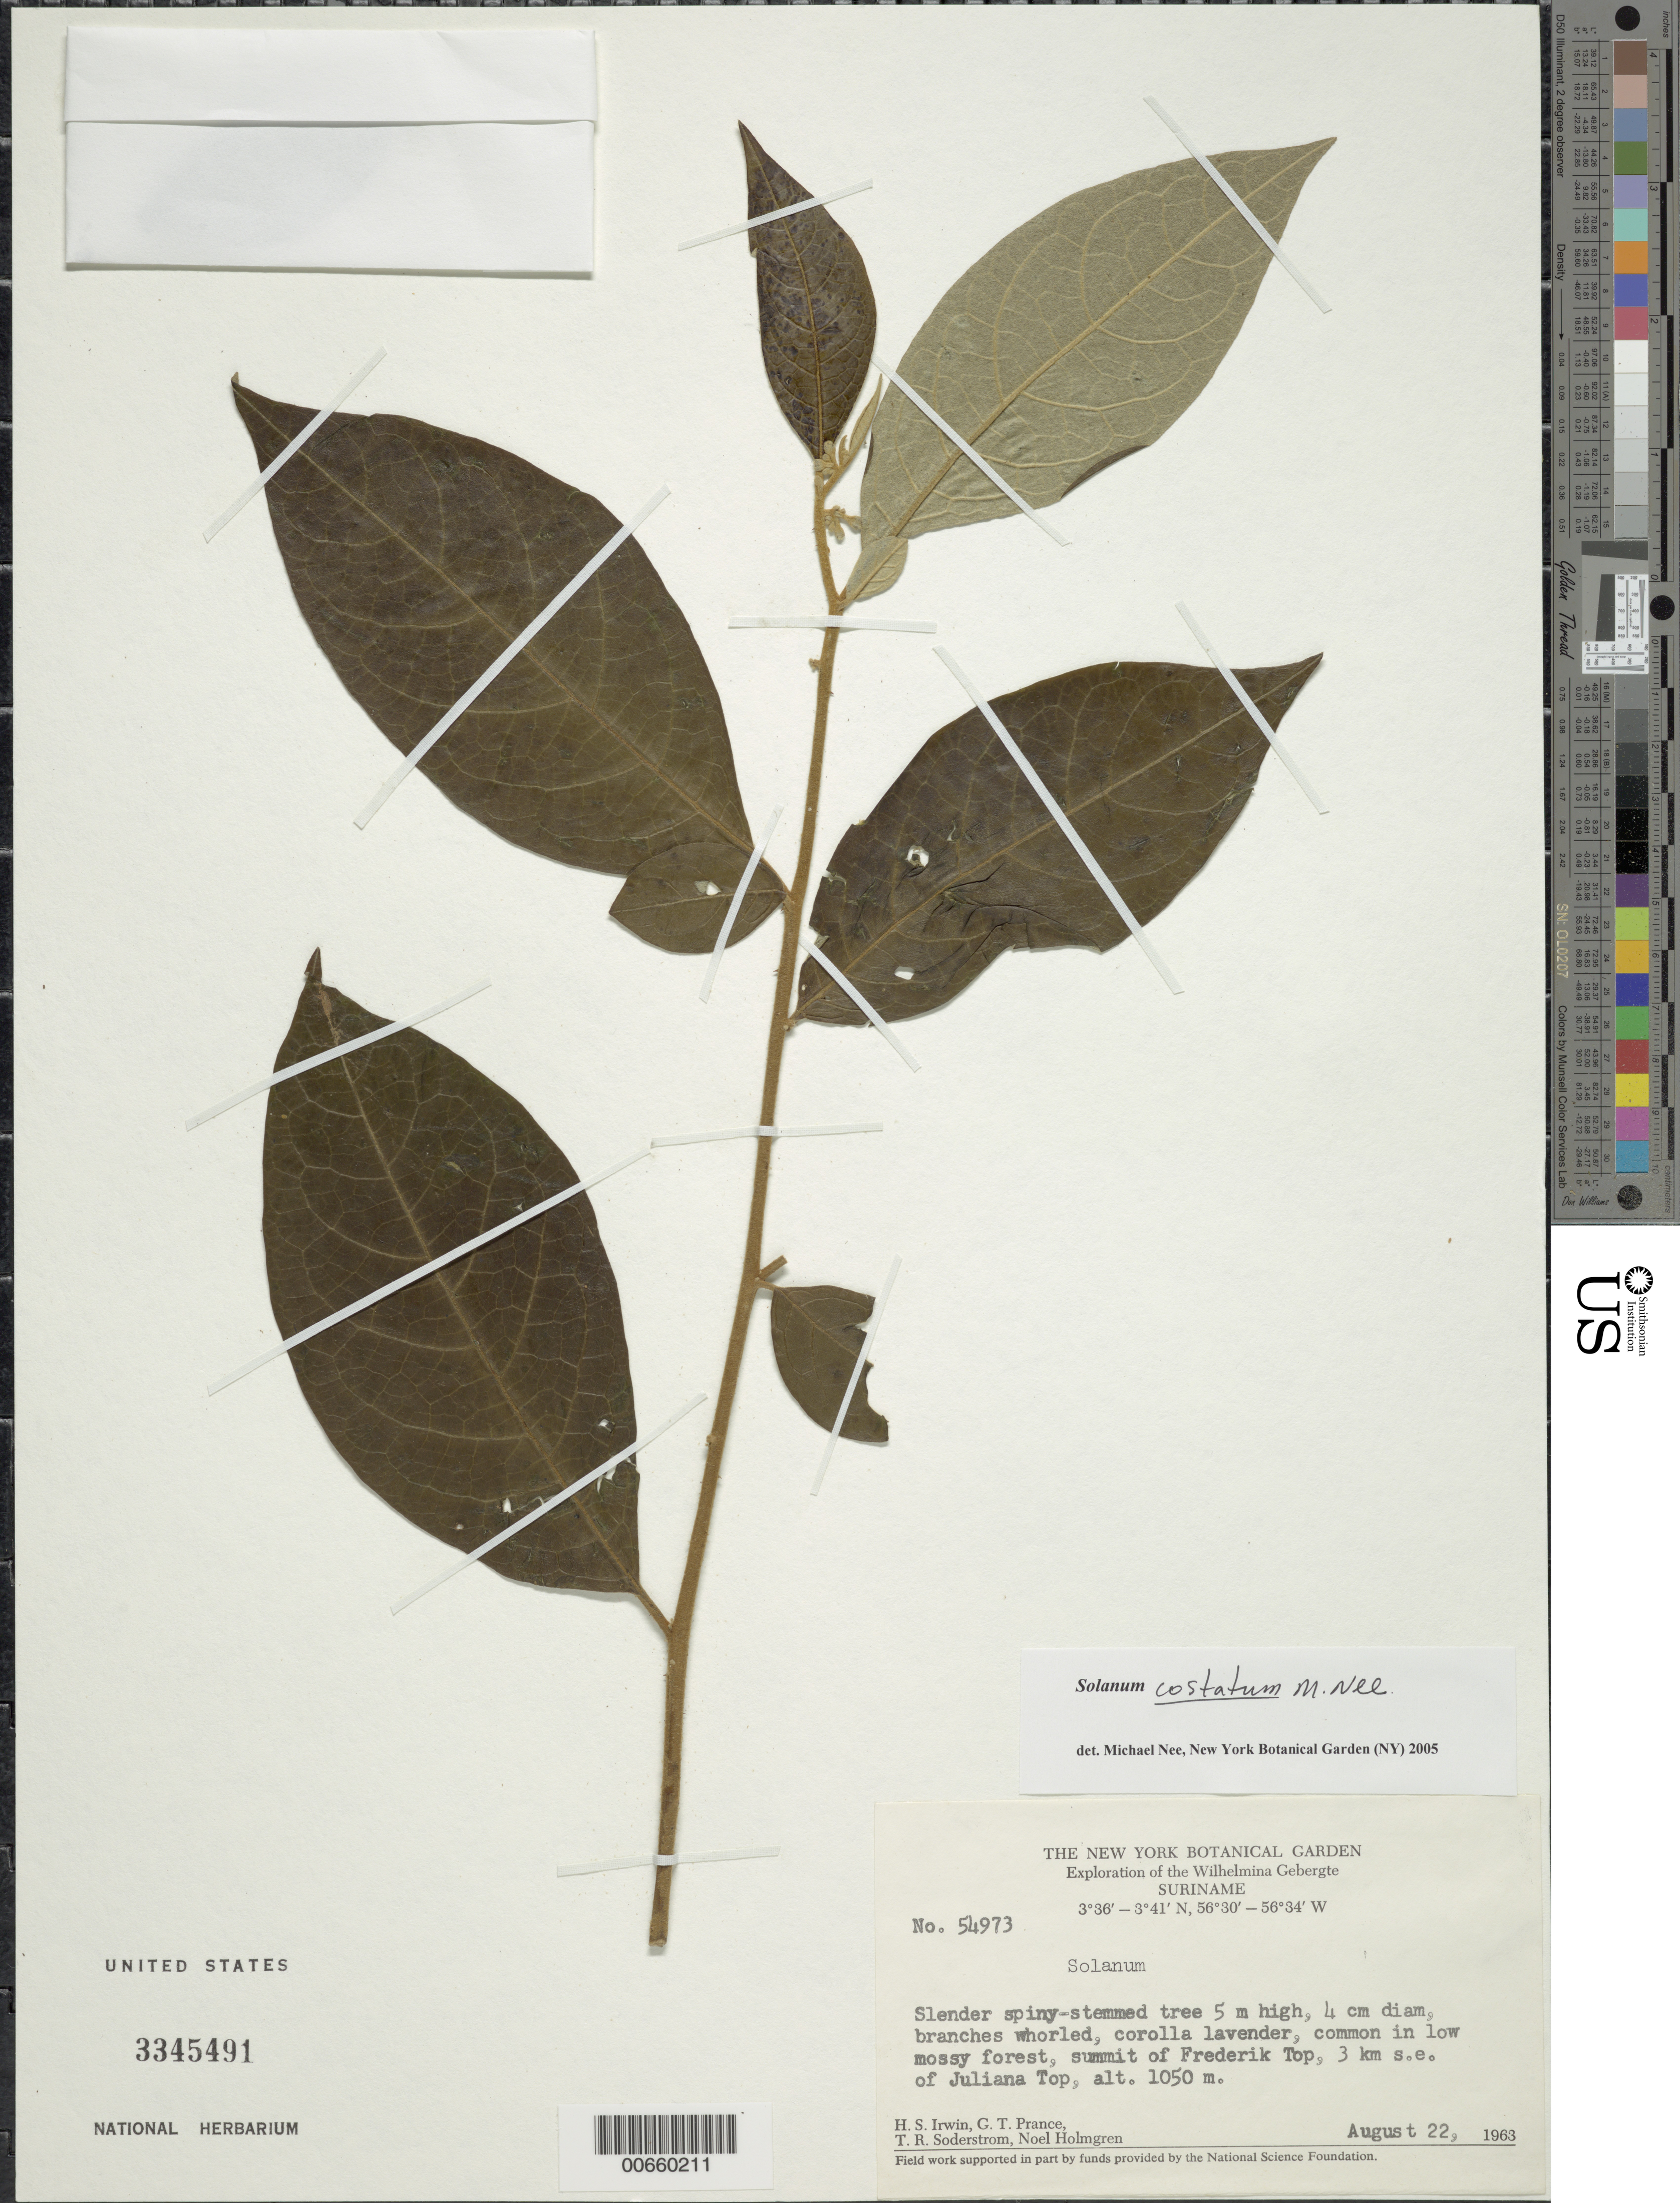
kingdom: Plantae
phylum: Tracheophyta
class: Magnoliopsida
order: Solanales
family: Solanaceae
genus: Solanum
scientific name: Solanum viarum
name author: Dunal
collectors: H. Irwin, G. T. Prance, T. R. Soderstrom & N. H. Holmgren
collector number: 54973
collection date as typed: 8 Aug 1963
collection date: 1963-08-08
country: Suriname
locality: Frederik Top, 3 km SE of Juliana Top, Wilhelmina Gebergte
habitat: Low mossy forest.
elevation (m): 1050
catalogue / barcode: US 3345491